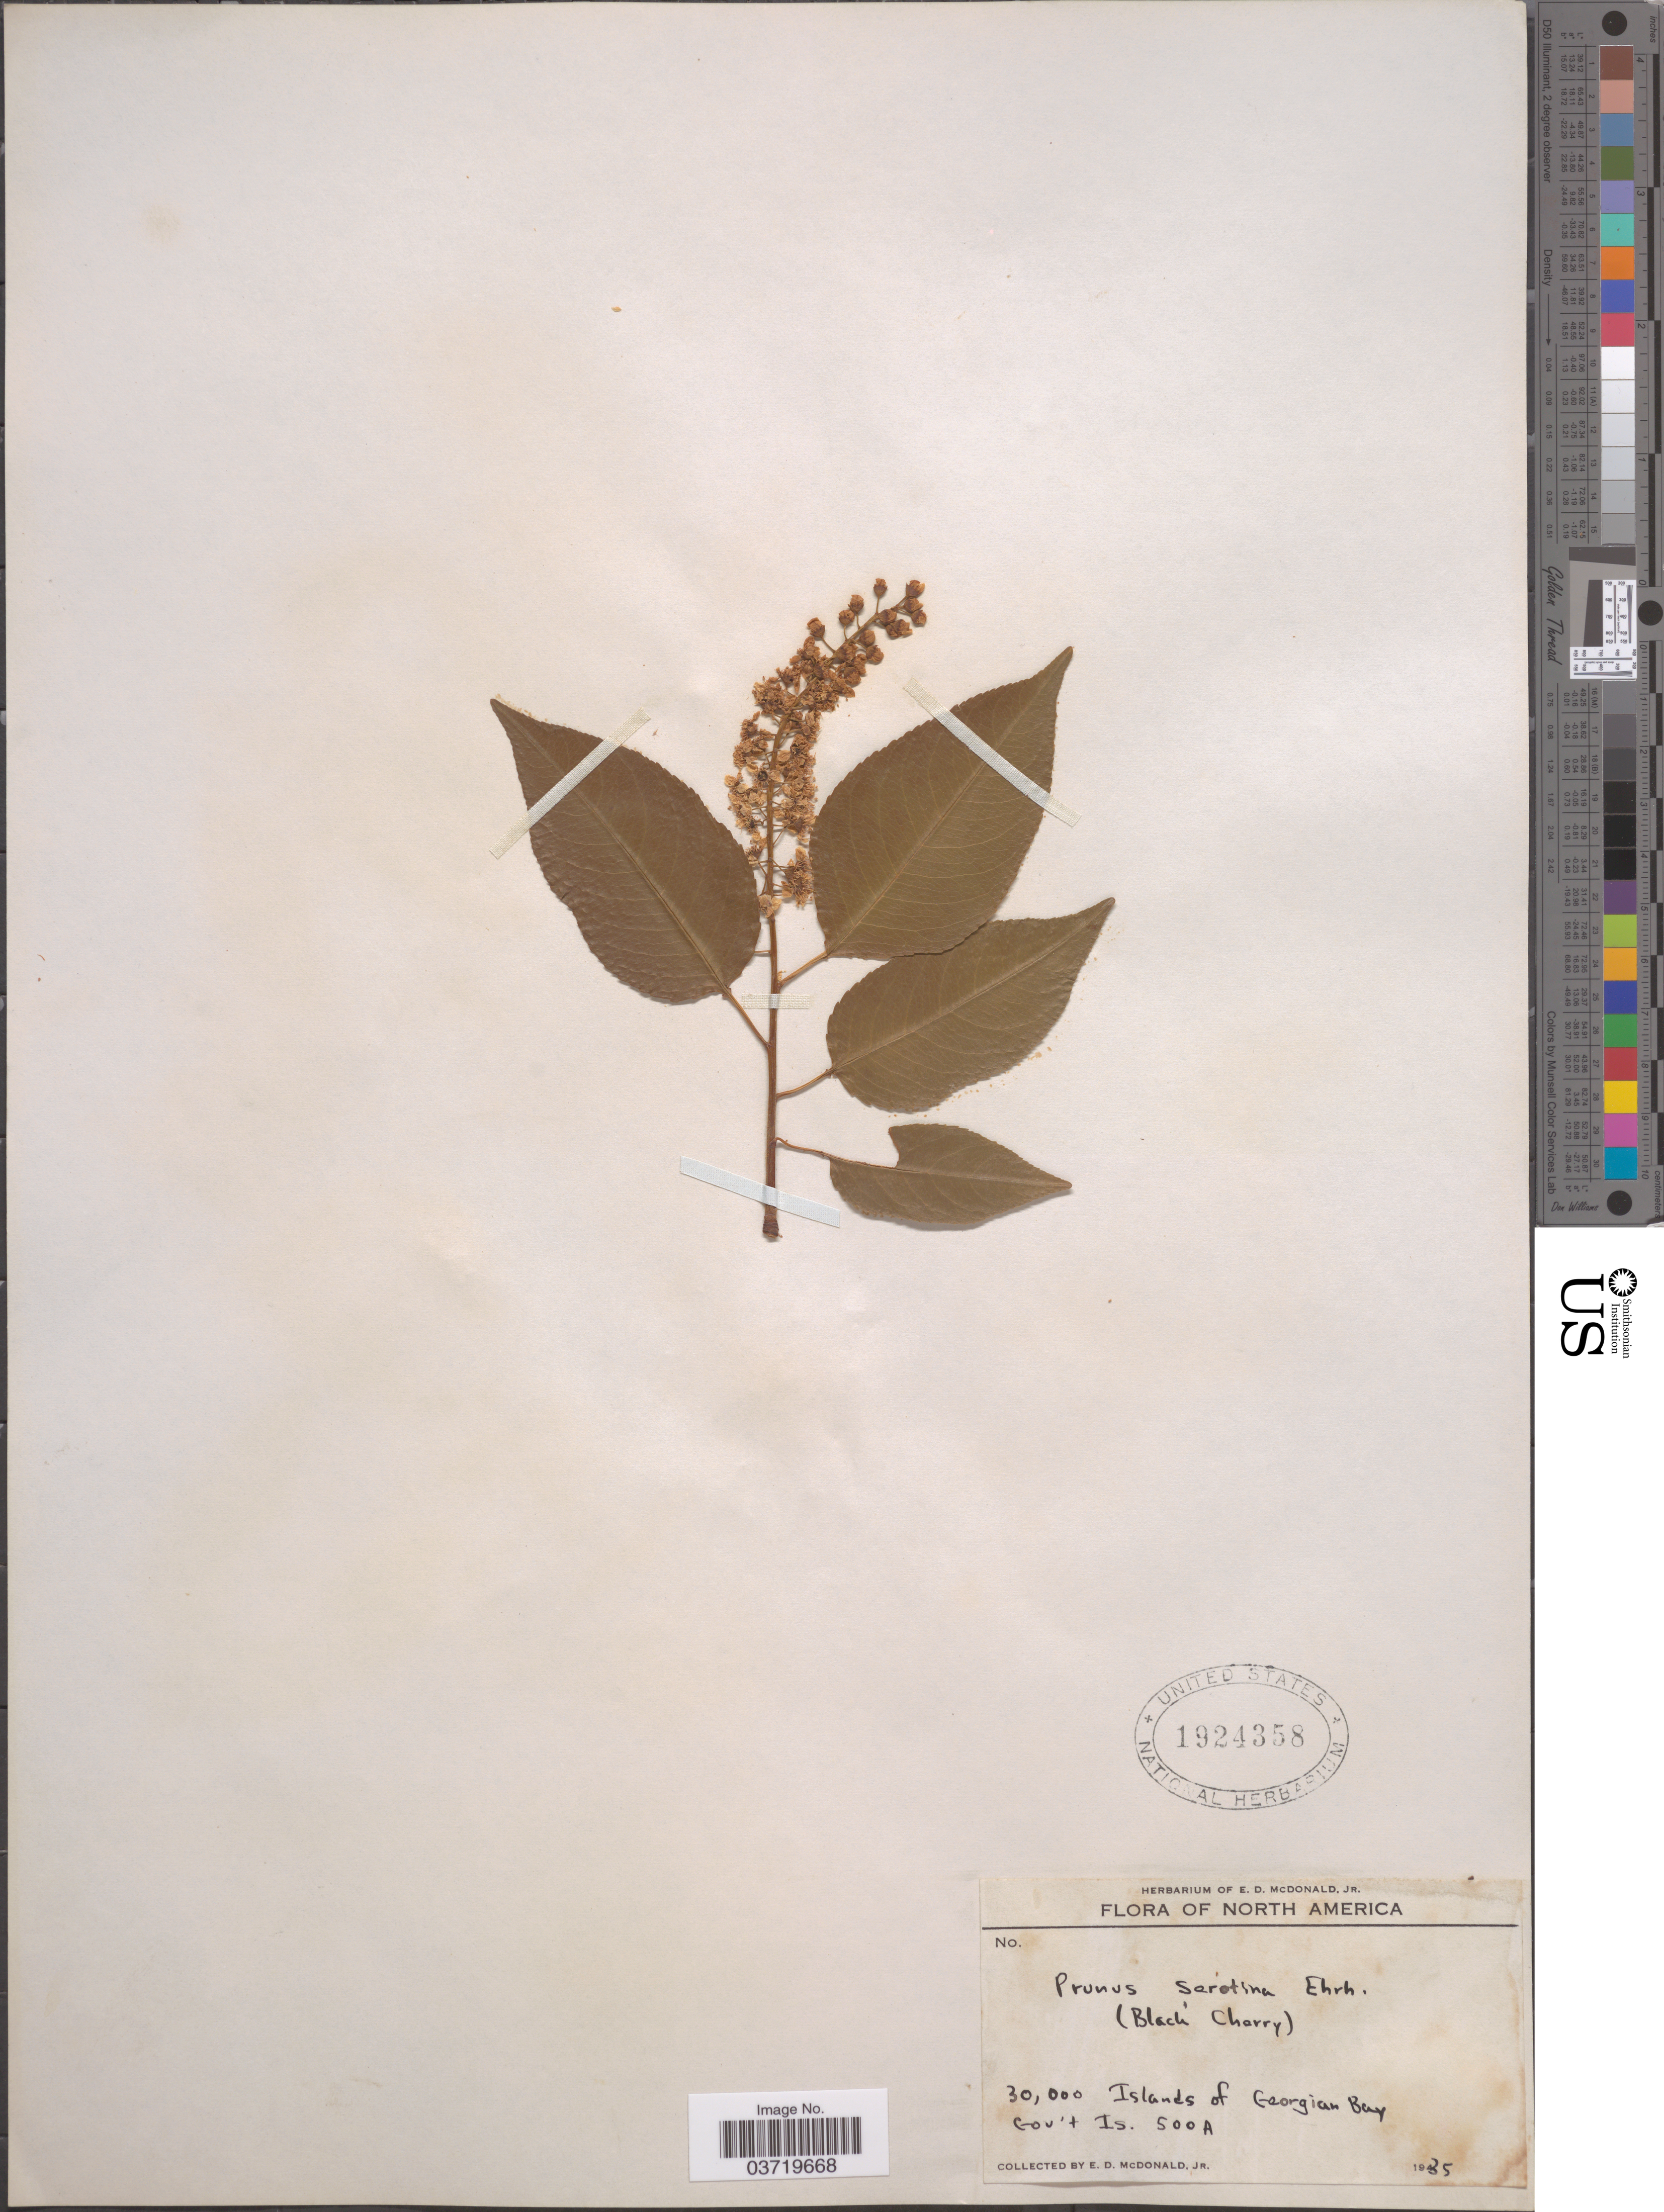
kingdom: Plantae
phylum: Tracheophyta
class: Magnoliopsida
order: Rosales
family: Rosaceae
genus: Prunus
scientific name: Prunus serotina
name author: Ehrh.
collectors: E. D. McDonald Jr.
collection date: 1935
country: Canada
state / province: Ontario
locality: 30,000 Islands of Georgian Bay. Gov't Is. 500A.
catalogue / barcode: US 1924358